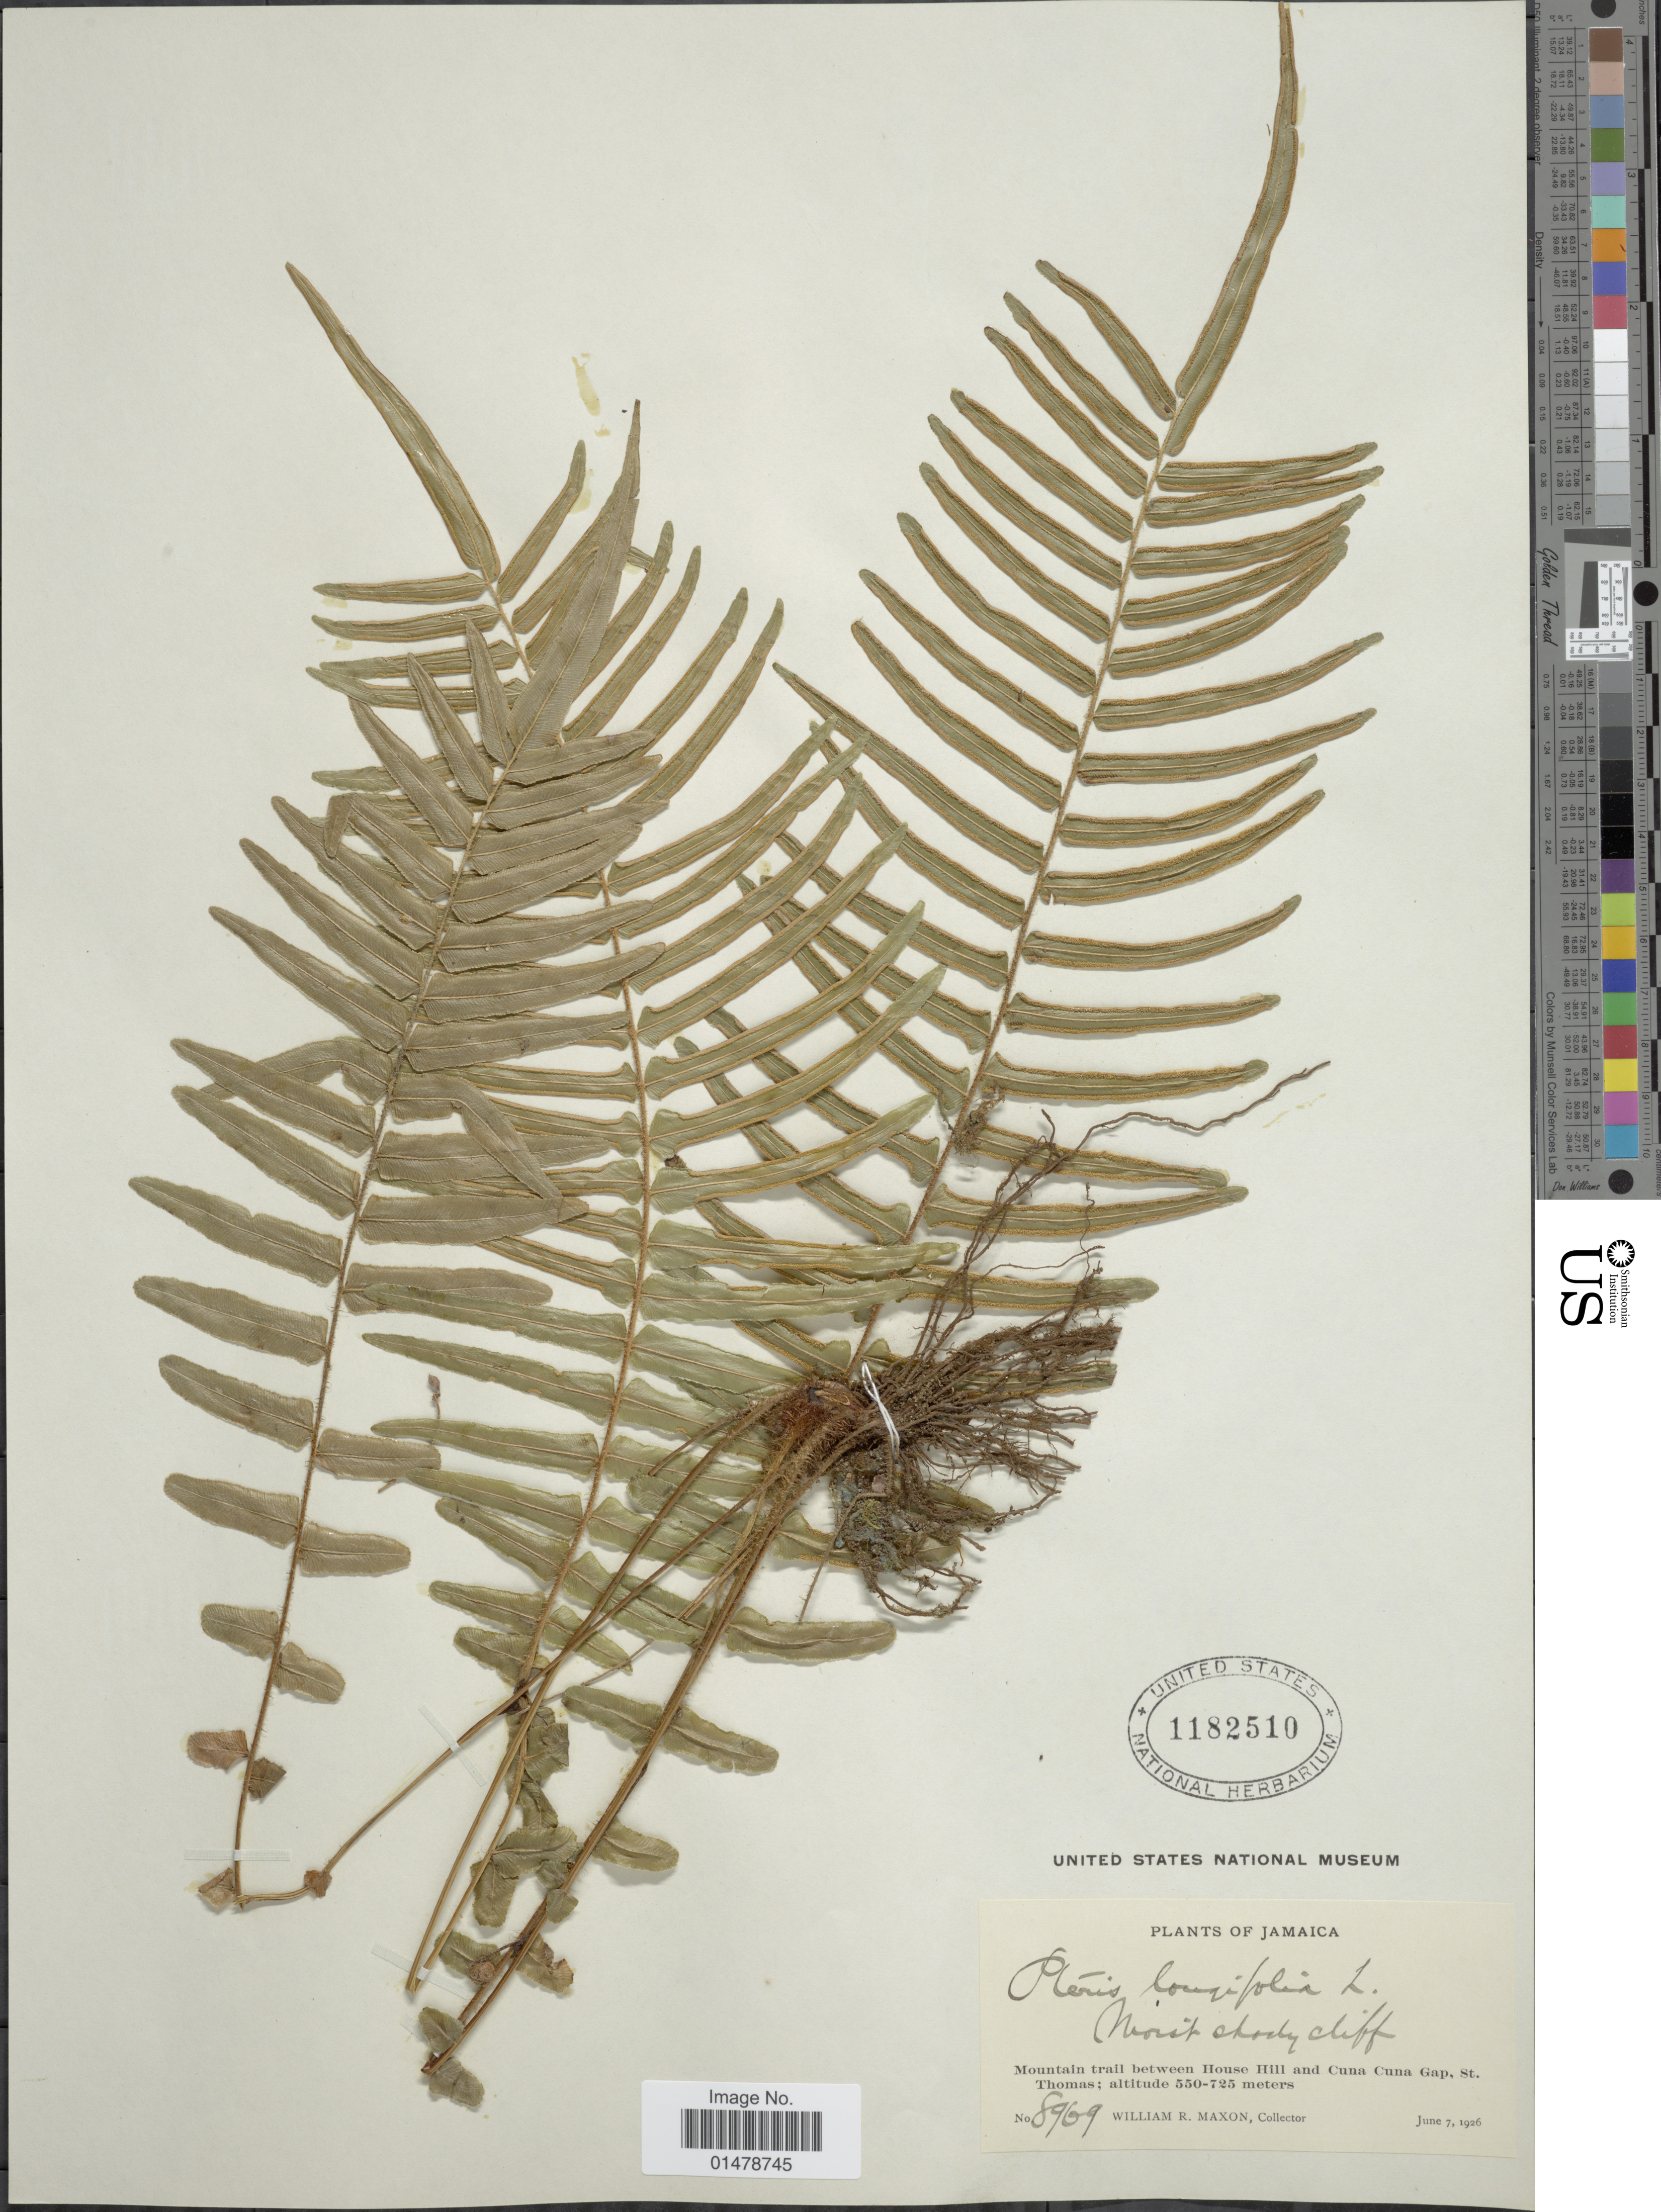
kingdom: Plantae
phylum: Tracheophyta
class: Polypodiopsida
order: Polypodiales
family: Pteridaceae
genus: Pteris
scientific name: Pteris longifolia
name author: L.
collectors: W. R. Maxon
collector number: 8969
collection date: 1926-06-07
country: Jamaica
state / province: Saint Thomas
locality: Mountain trail between House Hill and Cuna Cuna Gap, St. Thomas.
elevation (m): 550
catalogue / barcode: US 1182510